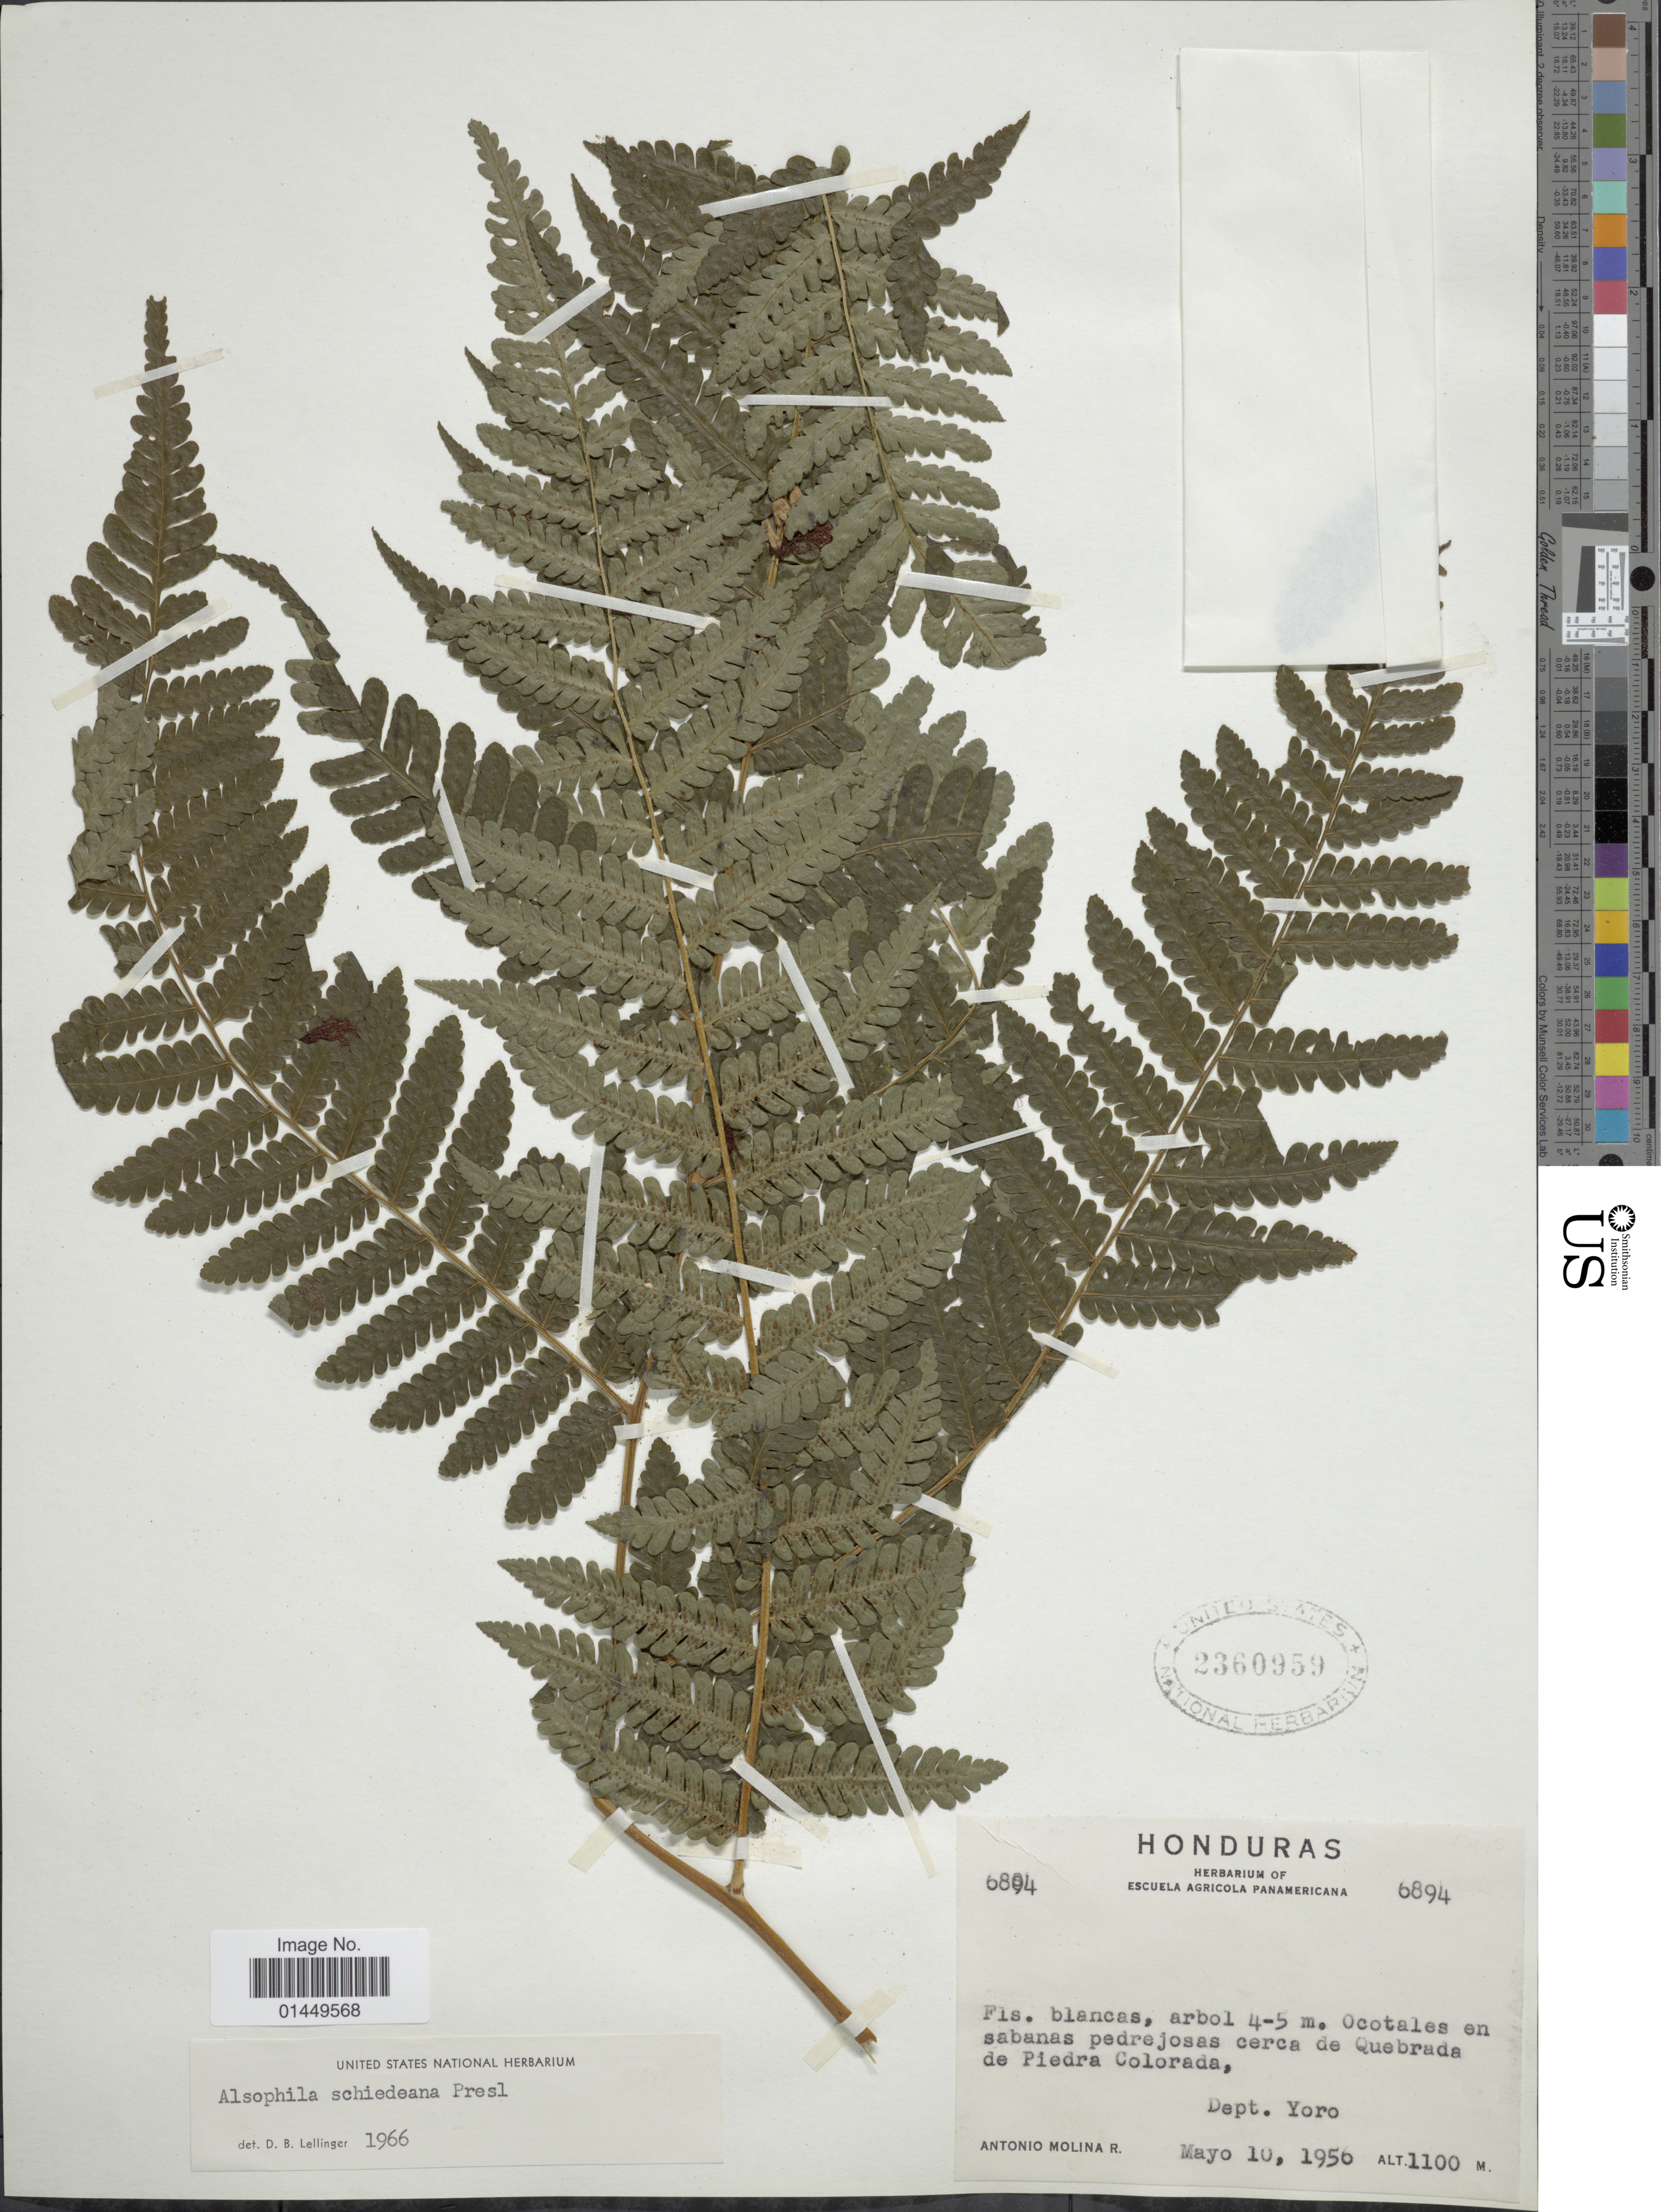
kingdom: Plantae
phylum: Tracheophyta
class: Polypodiopsida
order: Cyatheales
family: Cyatheaceae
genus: Cyathea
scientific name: Cyathea schiedeana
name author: (C. Presl) Domin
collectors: A. Molina R.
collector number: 6894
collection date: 1956-05-10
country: Honduras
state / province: Yoro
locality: Ocotales en sabanas pedrejosas cerca de Quebrada de Piedra Colorado, Dept. Yoro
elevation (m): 1100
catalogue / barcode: US 2360959